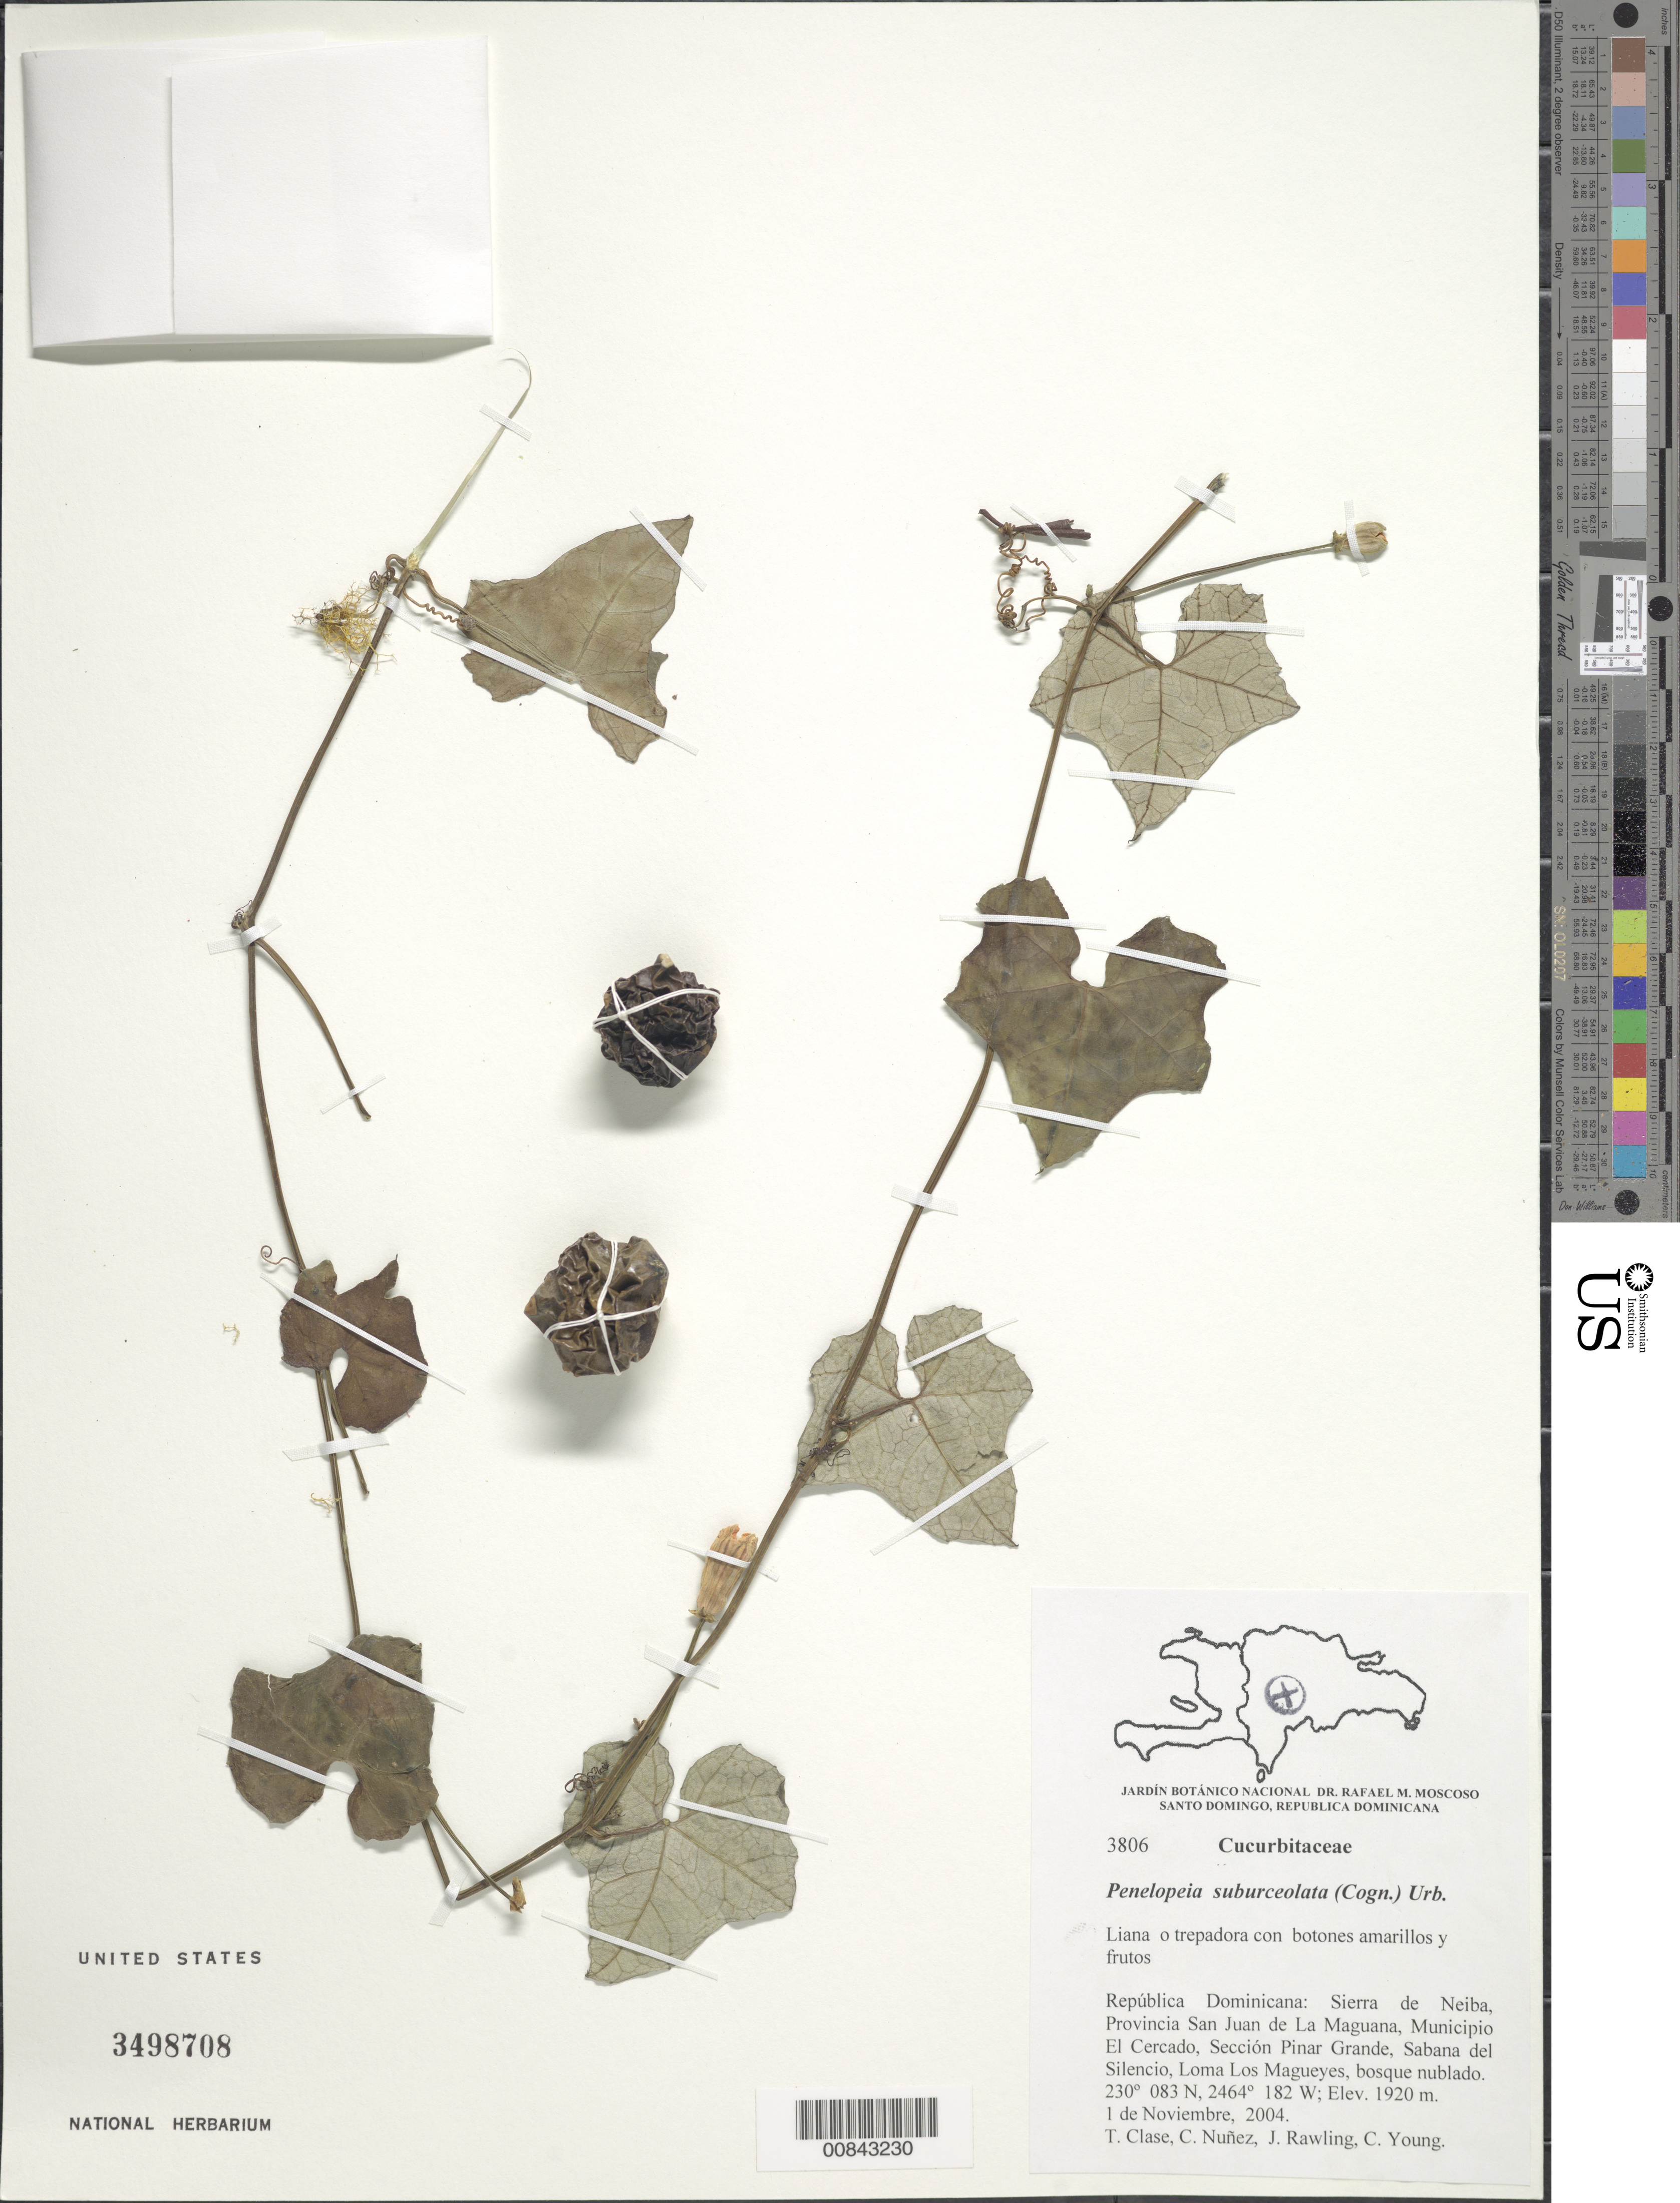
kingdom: Plantae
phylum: Tracheophyta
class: Magnoliopsida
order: Cucurbitales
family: Cucurbitaceae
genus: Penelopeia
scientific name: Penelopeia suburceolata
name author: Urb.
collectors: T. Clase, C. Nunez, J. Rawling & C. Young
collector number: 3806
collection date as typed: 01 Nov 2004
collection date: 2004-11-01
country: Dominican Republic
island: Hispaniola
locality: Sierra de Neiba, Prov. San Juan de La Maguana, Mun. El Cercado, Sección Pinar Grande Paraje La Navaja, Sabana del Silencio, Loma Los Magueyes.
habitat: Bosque nublado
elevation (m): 1920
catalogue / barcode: US 3498708